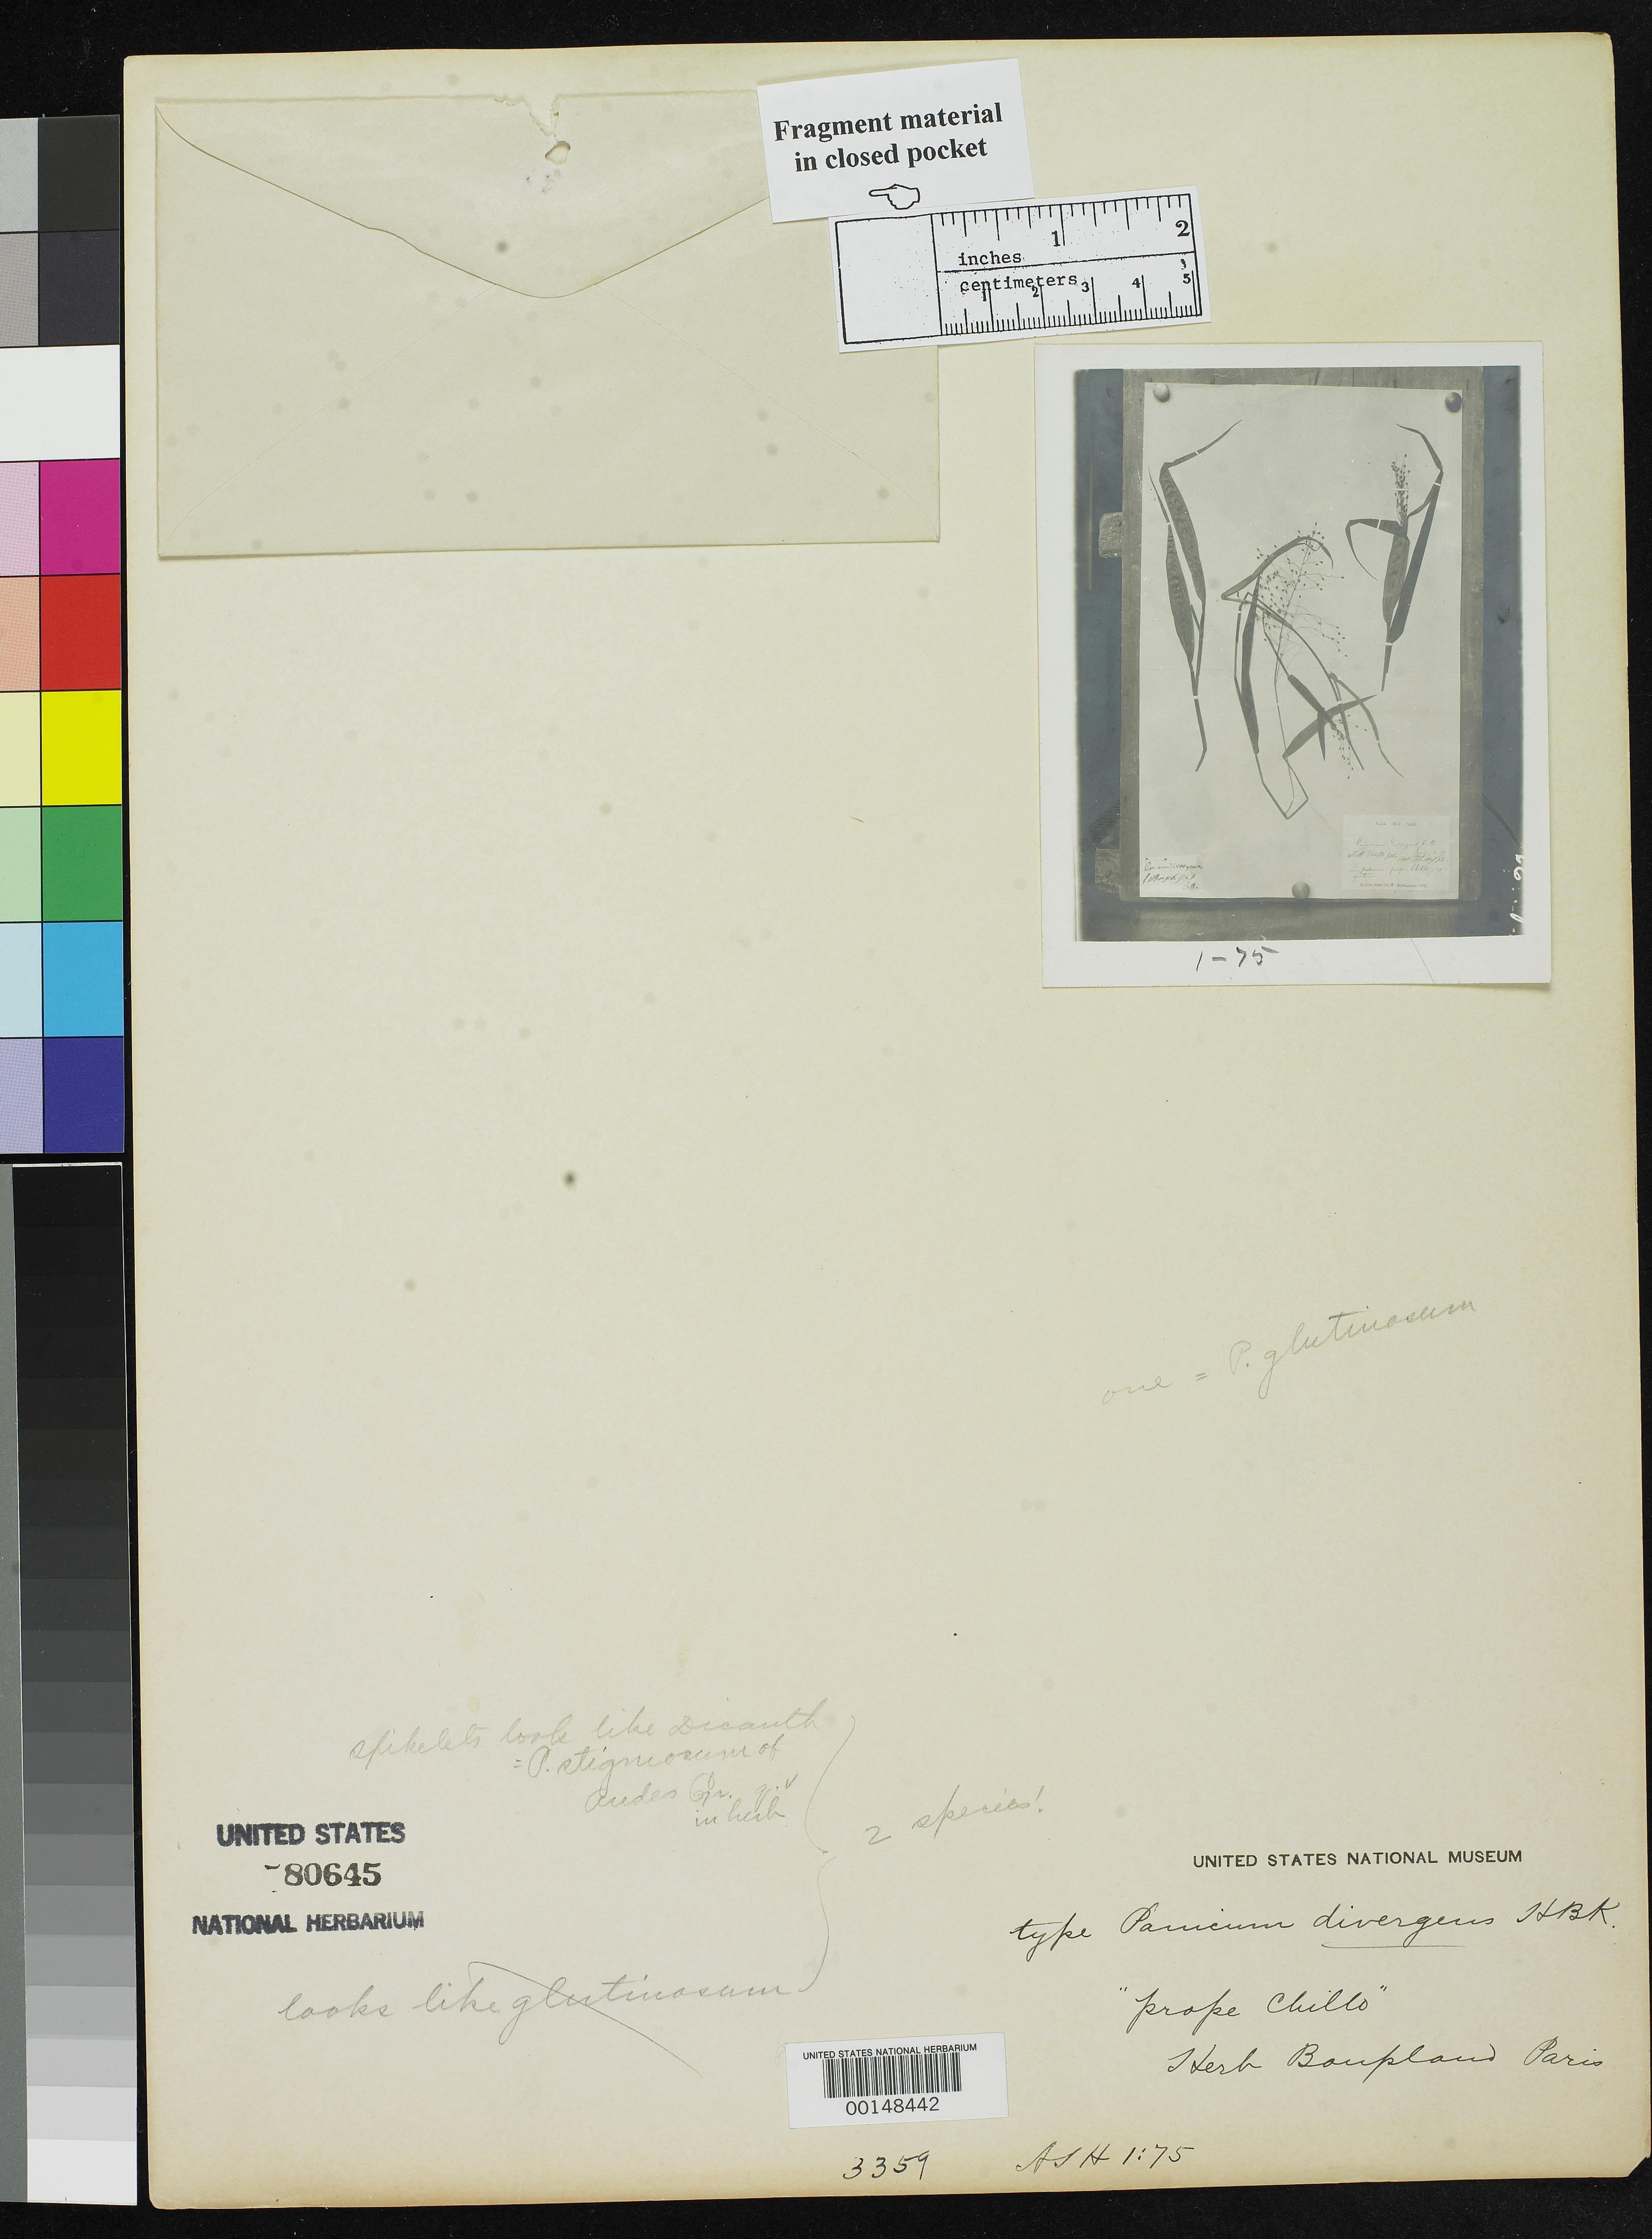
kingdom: Plantae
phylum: Tracheophyta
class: Liliopsida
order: Poales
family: Poaceae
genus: Panicum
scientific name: Panicum divergens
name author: Kunth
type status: Type Fragment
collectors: F. W. Humboldt & A. J. A. Bonpland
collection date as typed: Apr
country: Ecuador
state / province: Pichincha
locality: Chillo, San Golque, conocto near Quito.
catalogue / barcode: US 80645